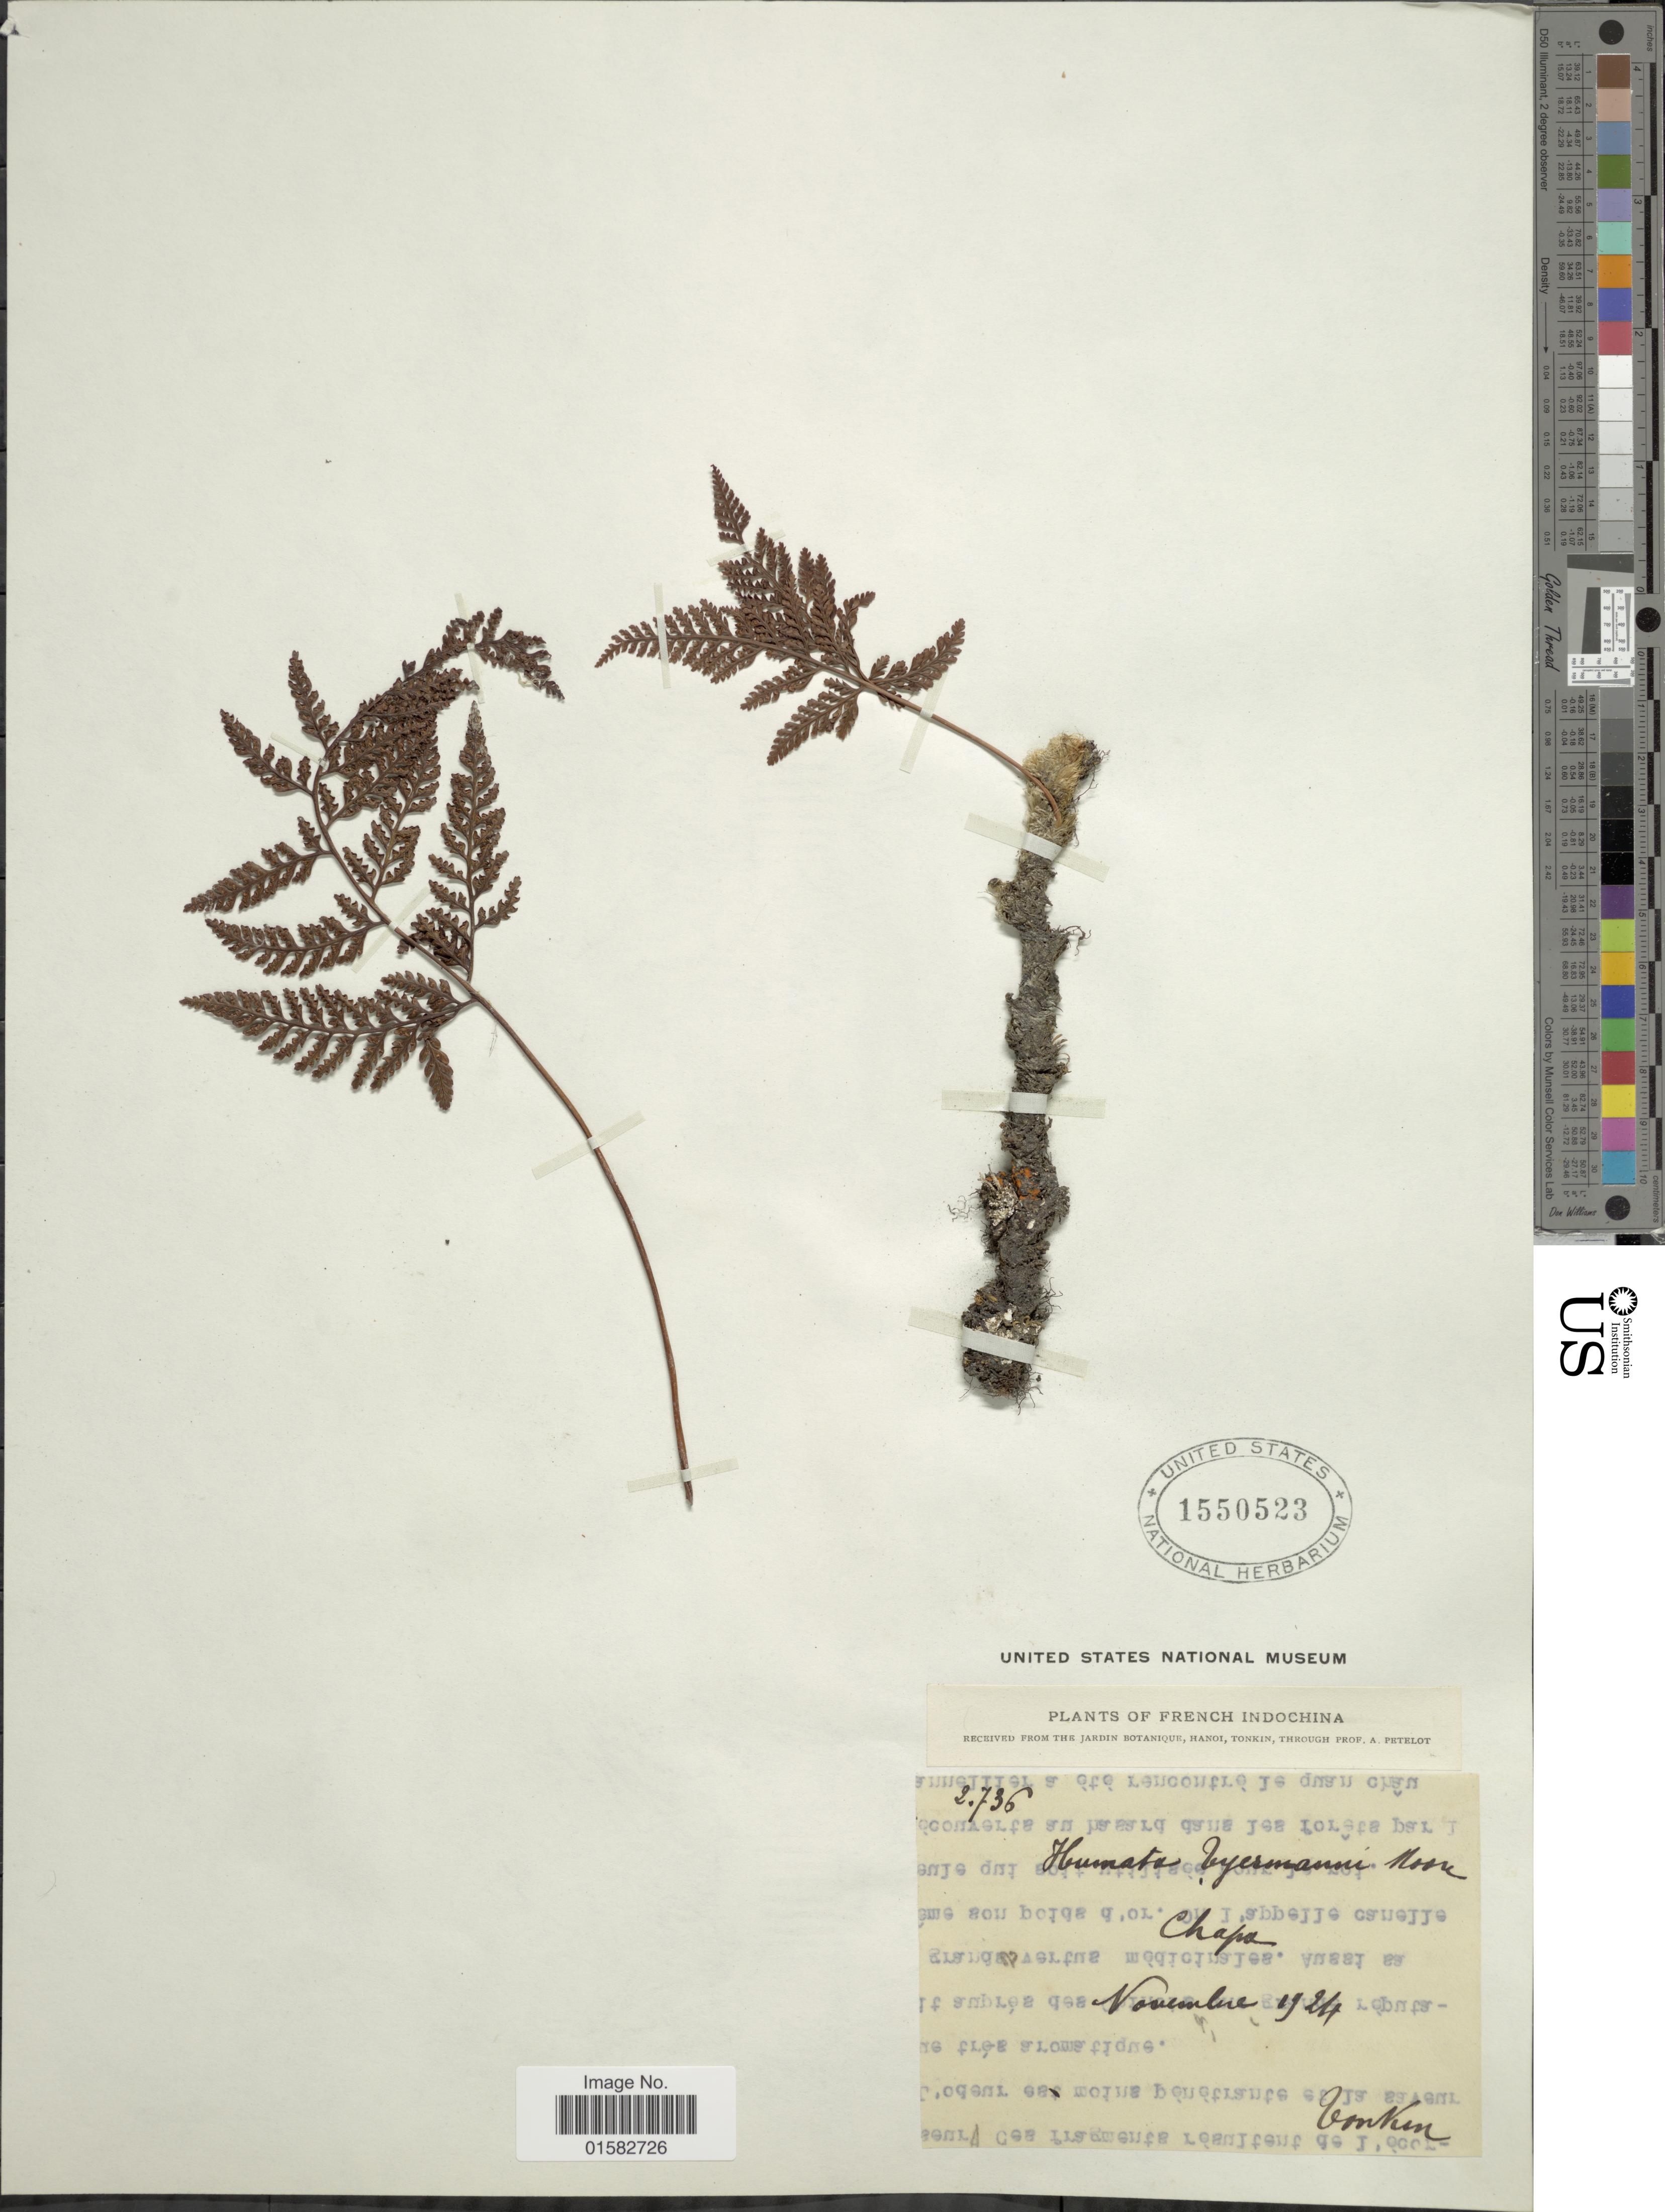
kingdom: Plantae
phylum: Tracheophyta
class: Polypodiopsida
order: Polypodiales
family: Davalliaceae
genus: Davallia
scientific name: Davallia griffithiana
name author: Hook.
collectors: A. Petelot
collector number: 2736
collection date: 1924-11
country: Vietnam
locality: Tonkin. Chapa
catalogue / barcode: US 1550523